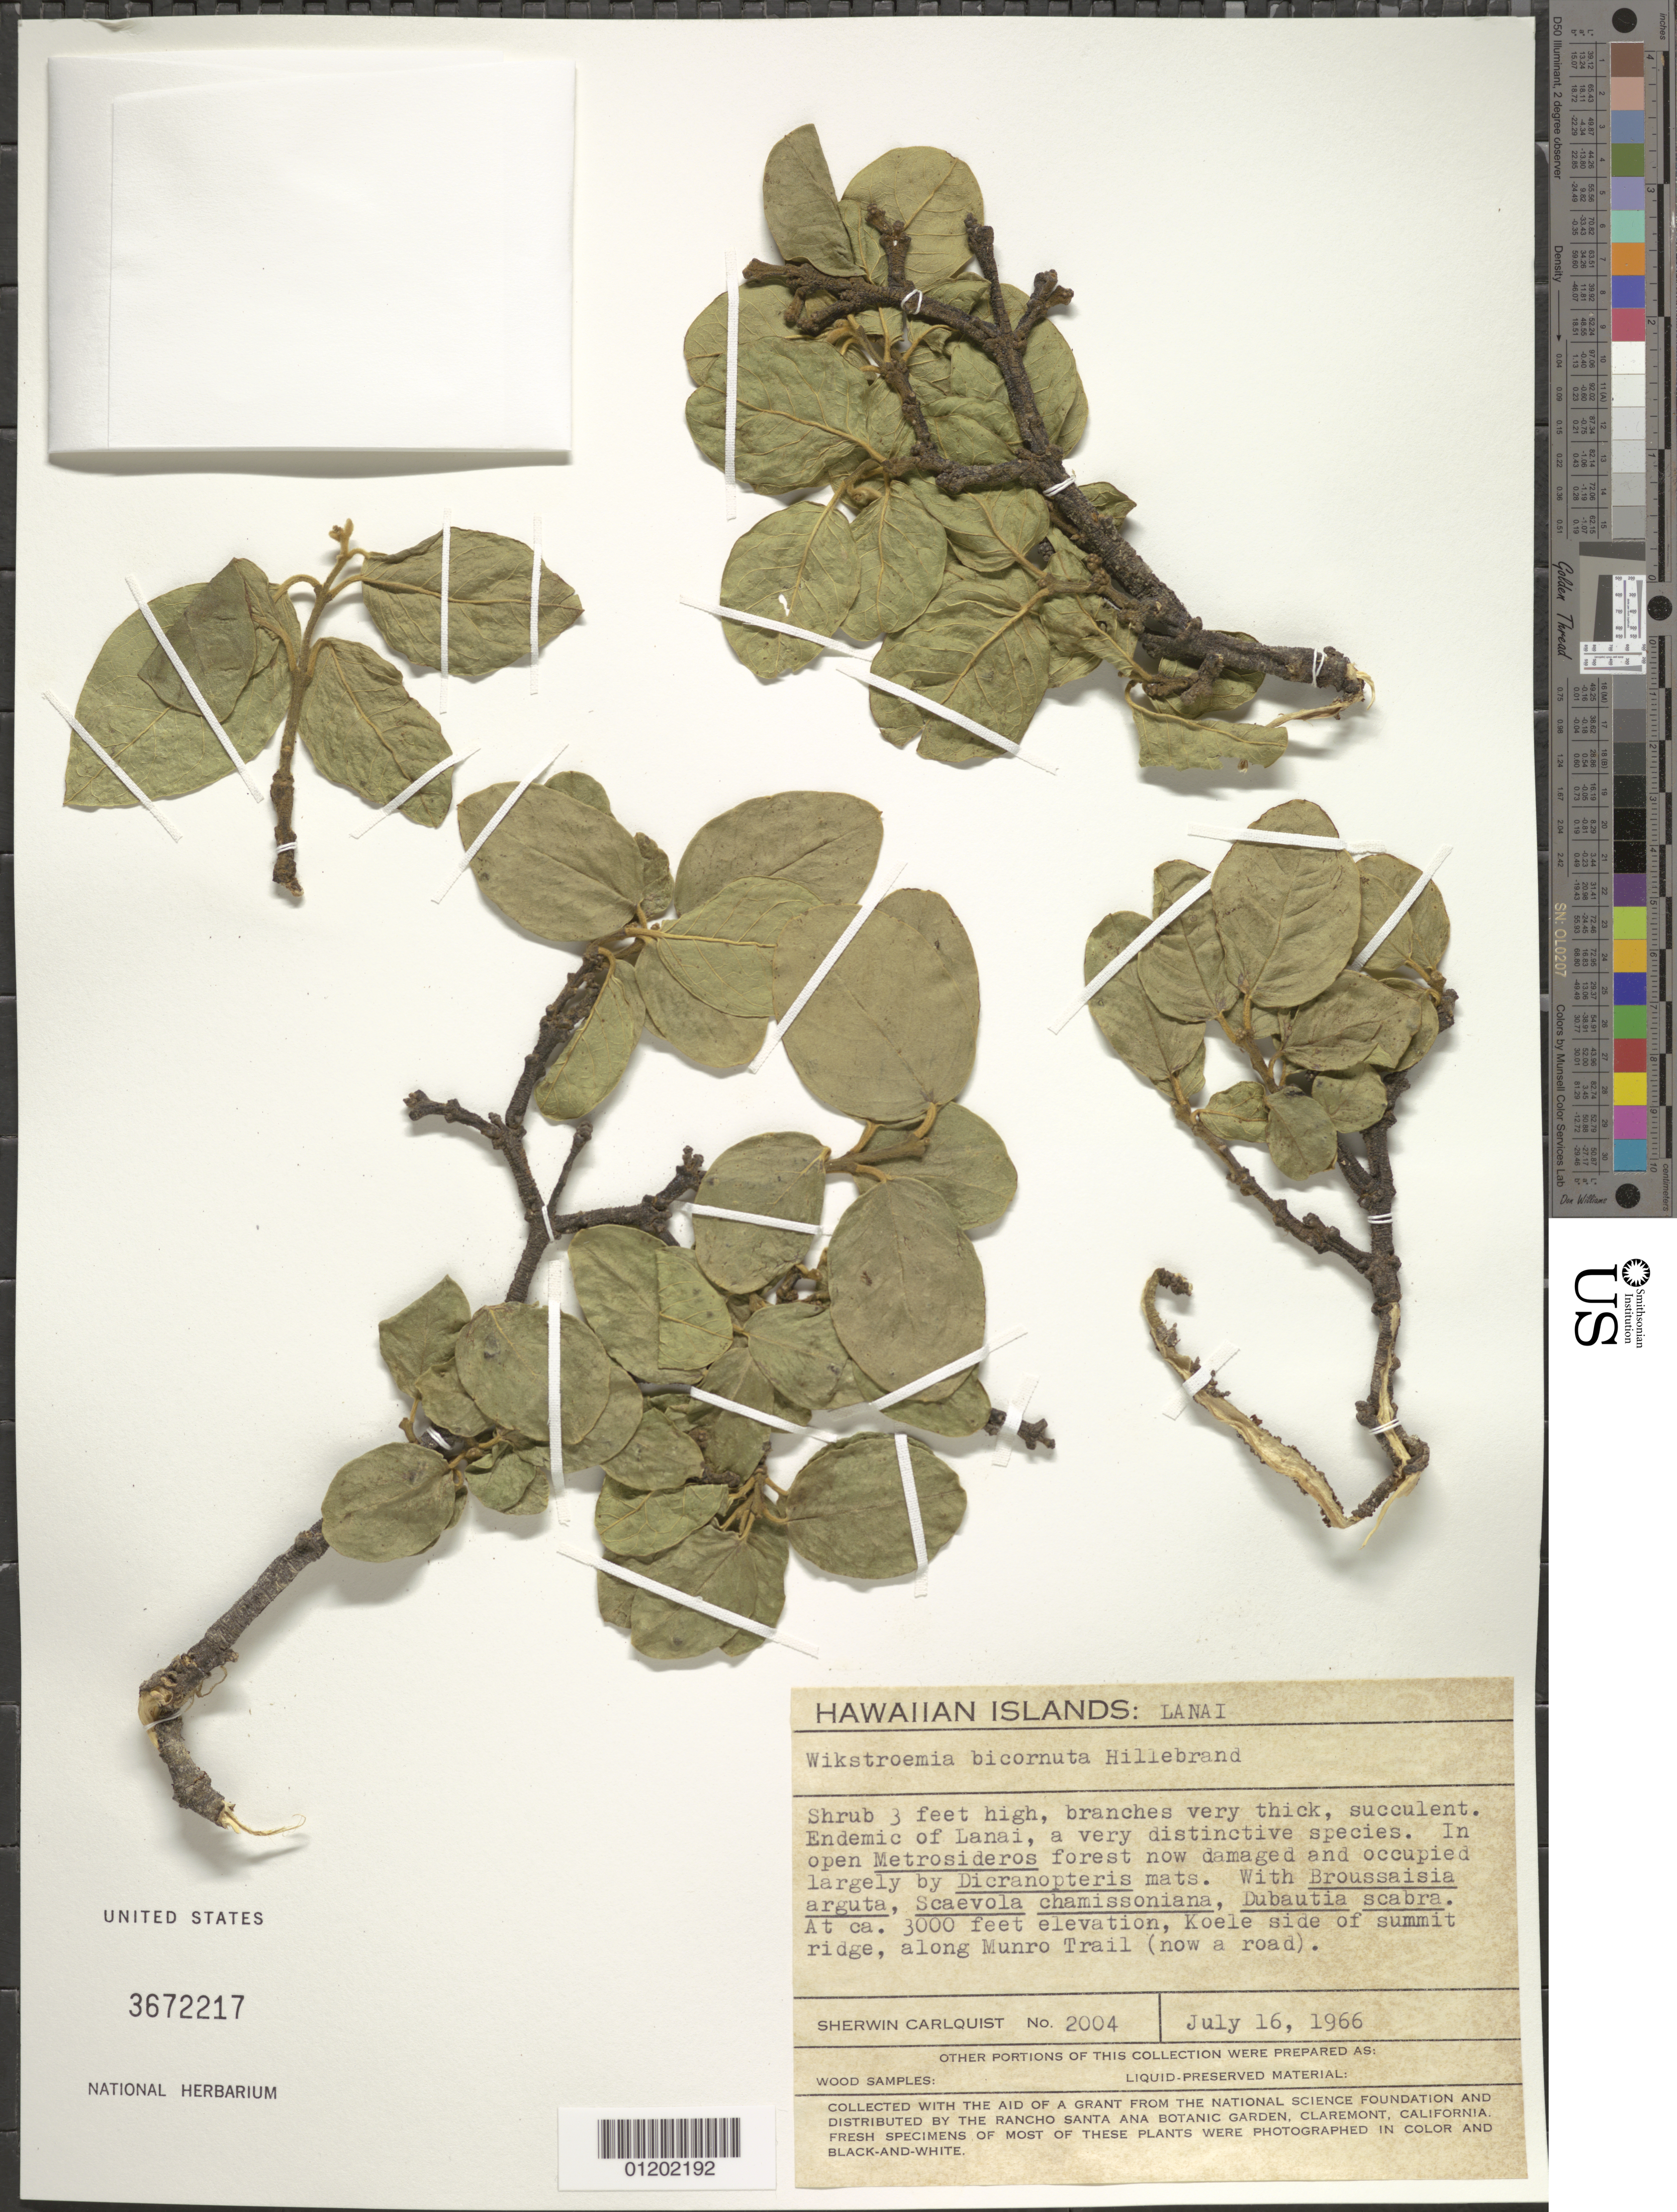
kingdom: Plantae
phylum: Tracheophyta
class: Magnoliopsida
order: Malvales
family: Thymelaeaceae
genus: Wikstroemia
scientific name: Wikstroemia bicornuta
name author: Hillebr.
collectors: S. Carlquist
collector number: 2004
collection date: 1966-07-16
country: United States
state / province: Hawaii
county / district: Maui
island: Lana'i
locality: Koele side of summit ridge, along Munro Trail (now a road).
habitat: Open forest.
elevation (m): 914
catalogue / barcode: US 3672217